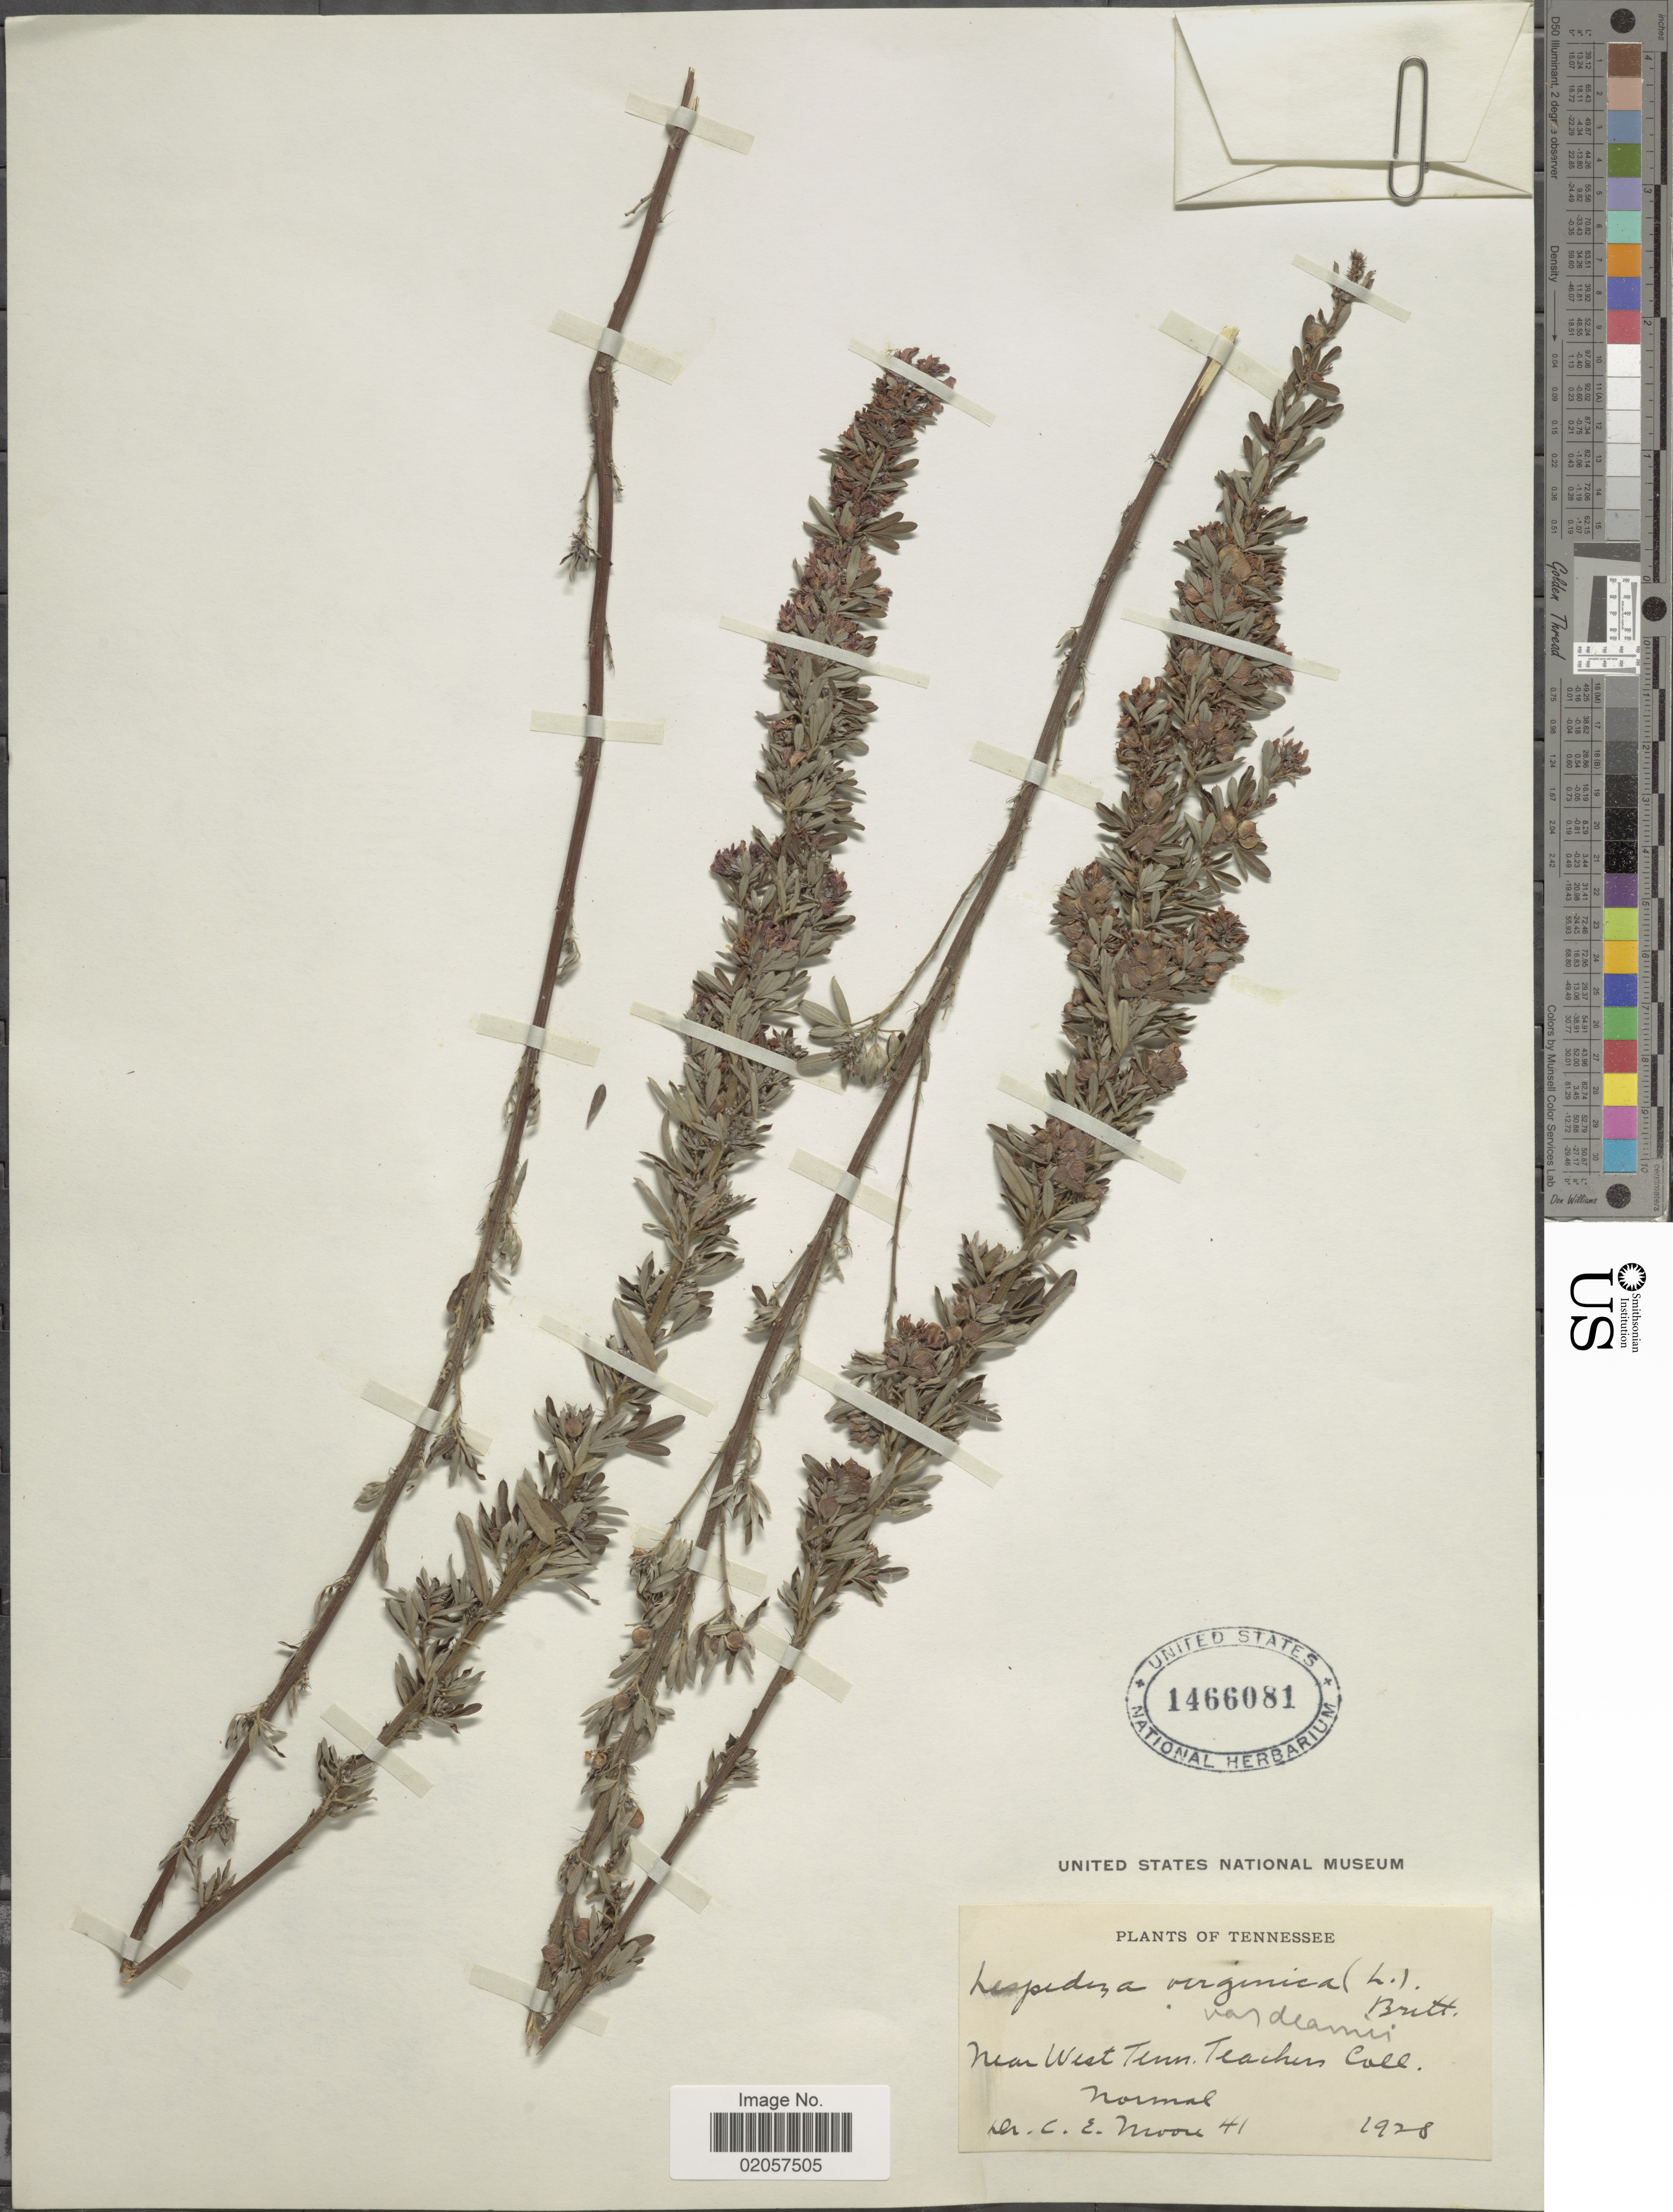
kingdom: Plantae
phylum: Tracheophyta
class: Magnoliopsida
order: Fabales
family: Fabaceae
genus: Lespedeza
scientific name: Lespedeza virginica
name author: (L.) Britton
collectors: C. Moore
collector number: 41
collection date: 1928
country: United States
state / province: Tennessee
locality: Near West Tenn. Teachers Coll. Normal.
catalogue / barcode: US 1466081